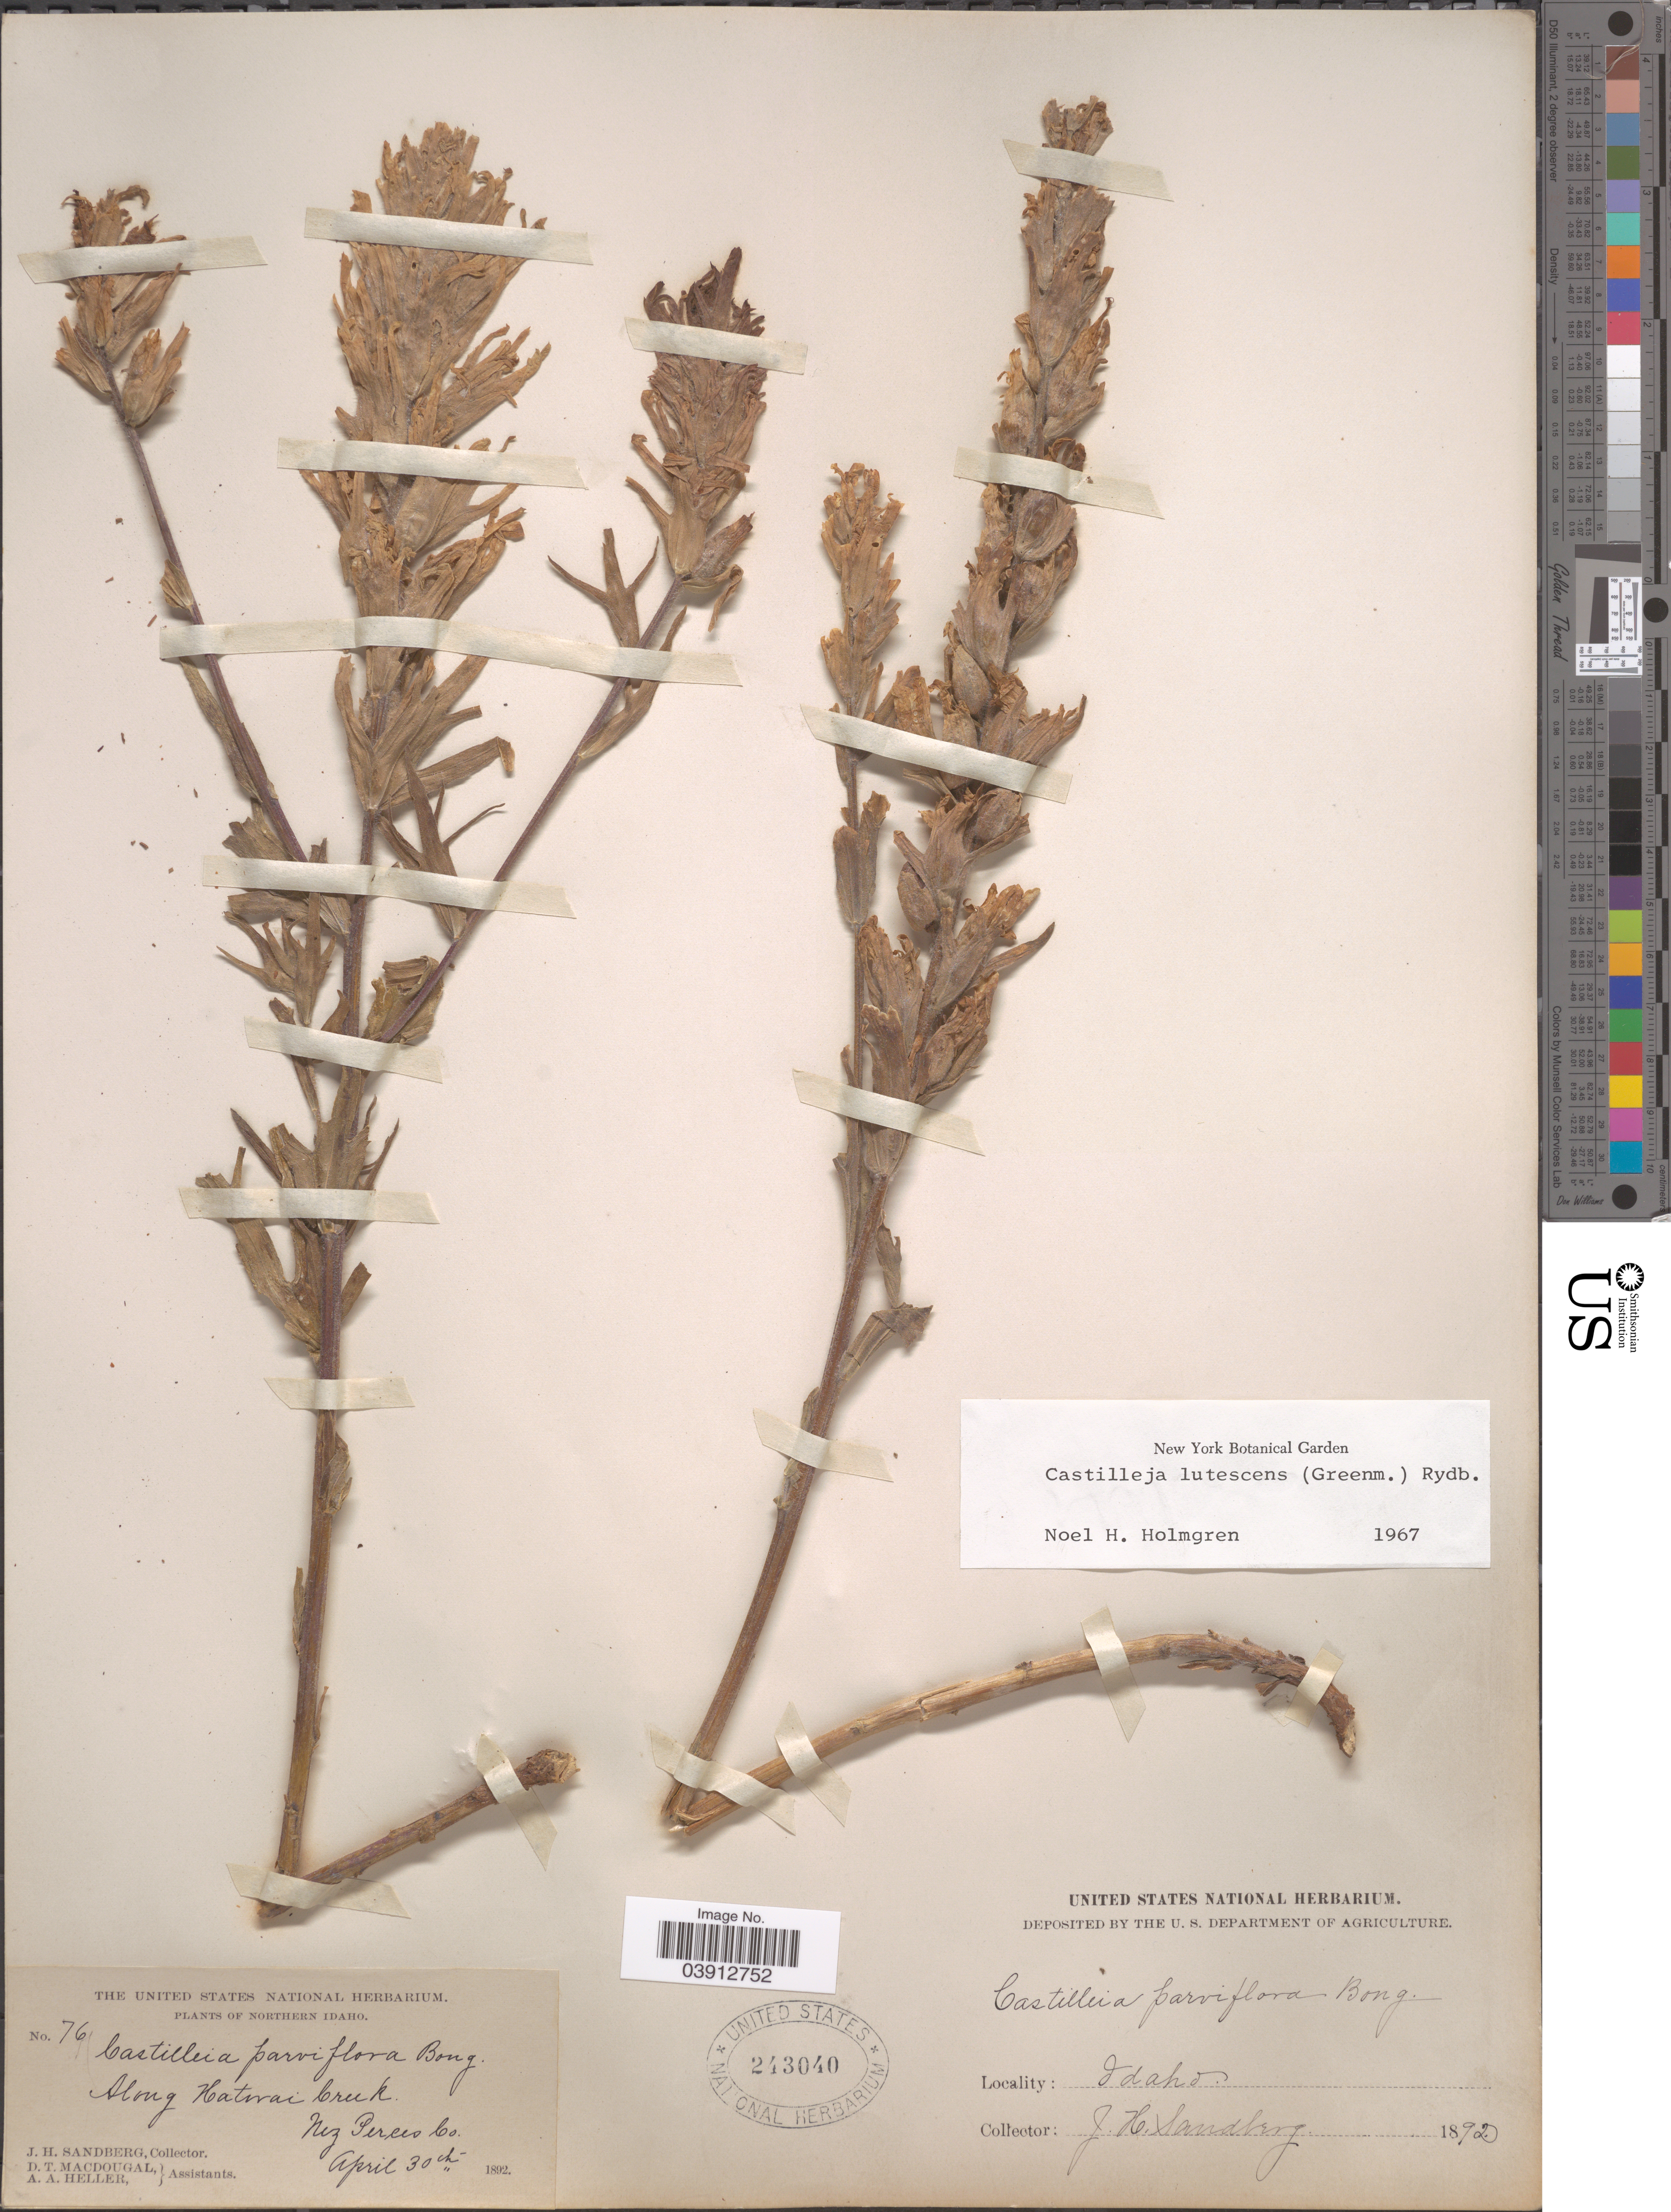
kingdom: Plantae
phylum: Tracheophyta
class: Magnoliopsida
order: Lamiales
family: Orobanchaceae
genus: Castilleja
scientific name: Castilleja lutescens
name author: (Greenm.) Rydb.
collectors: J. H. Sandberg, D. T. MacDougal & A. A. Heller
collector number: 76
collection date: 1892-04-30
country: United States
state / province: Idaho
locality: Northern Idaho. Along Katmai Creek, Nez Perces Co.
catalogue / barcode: US 243040